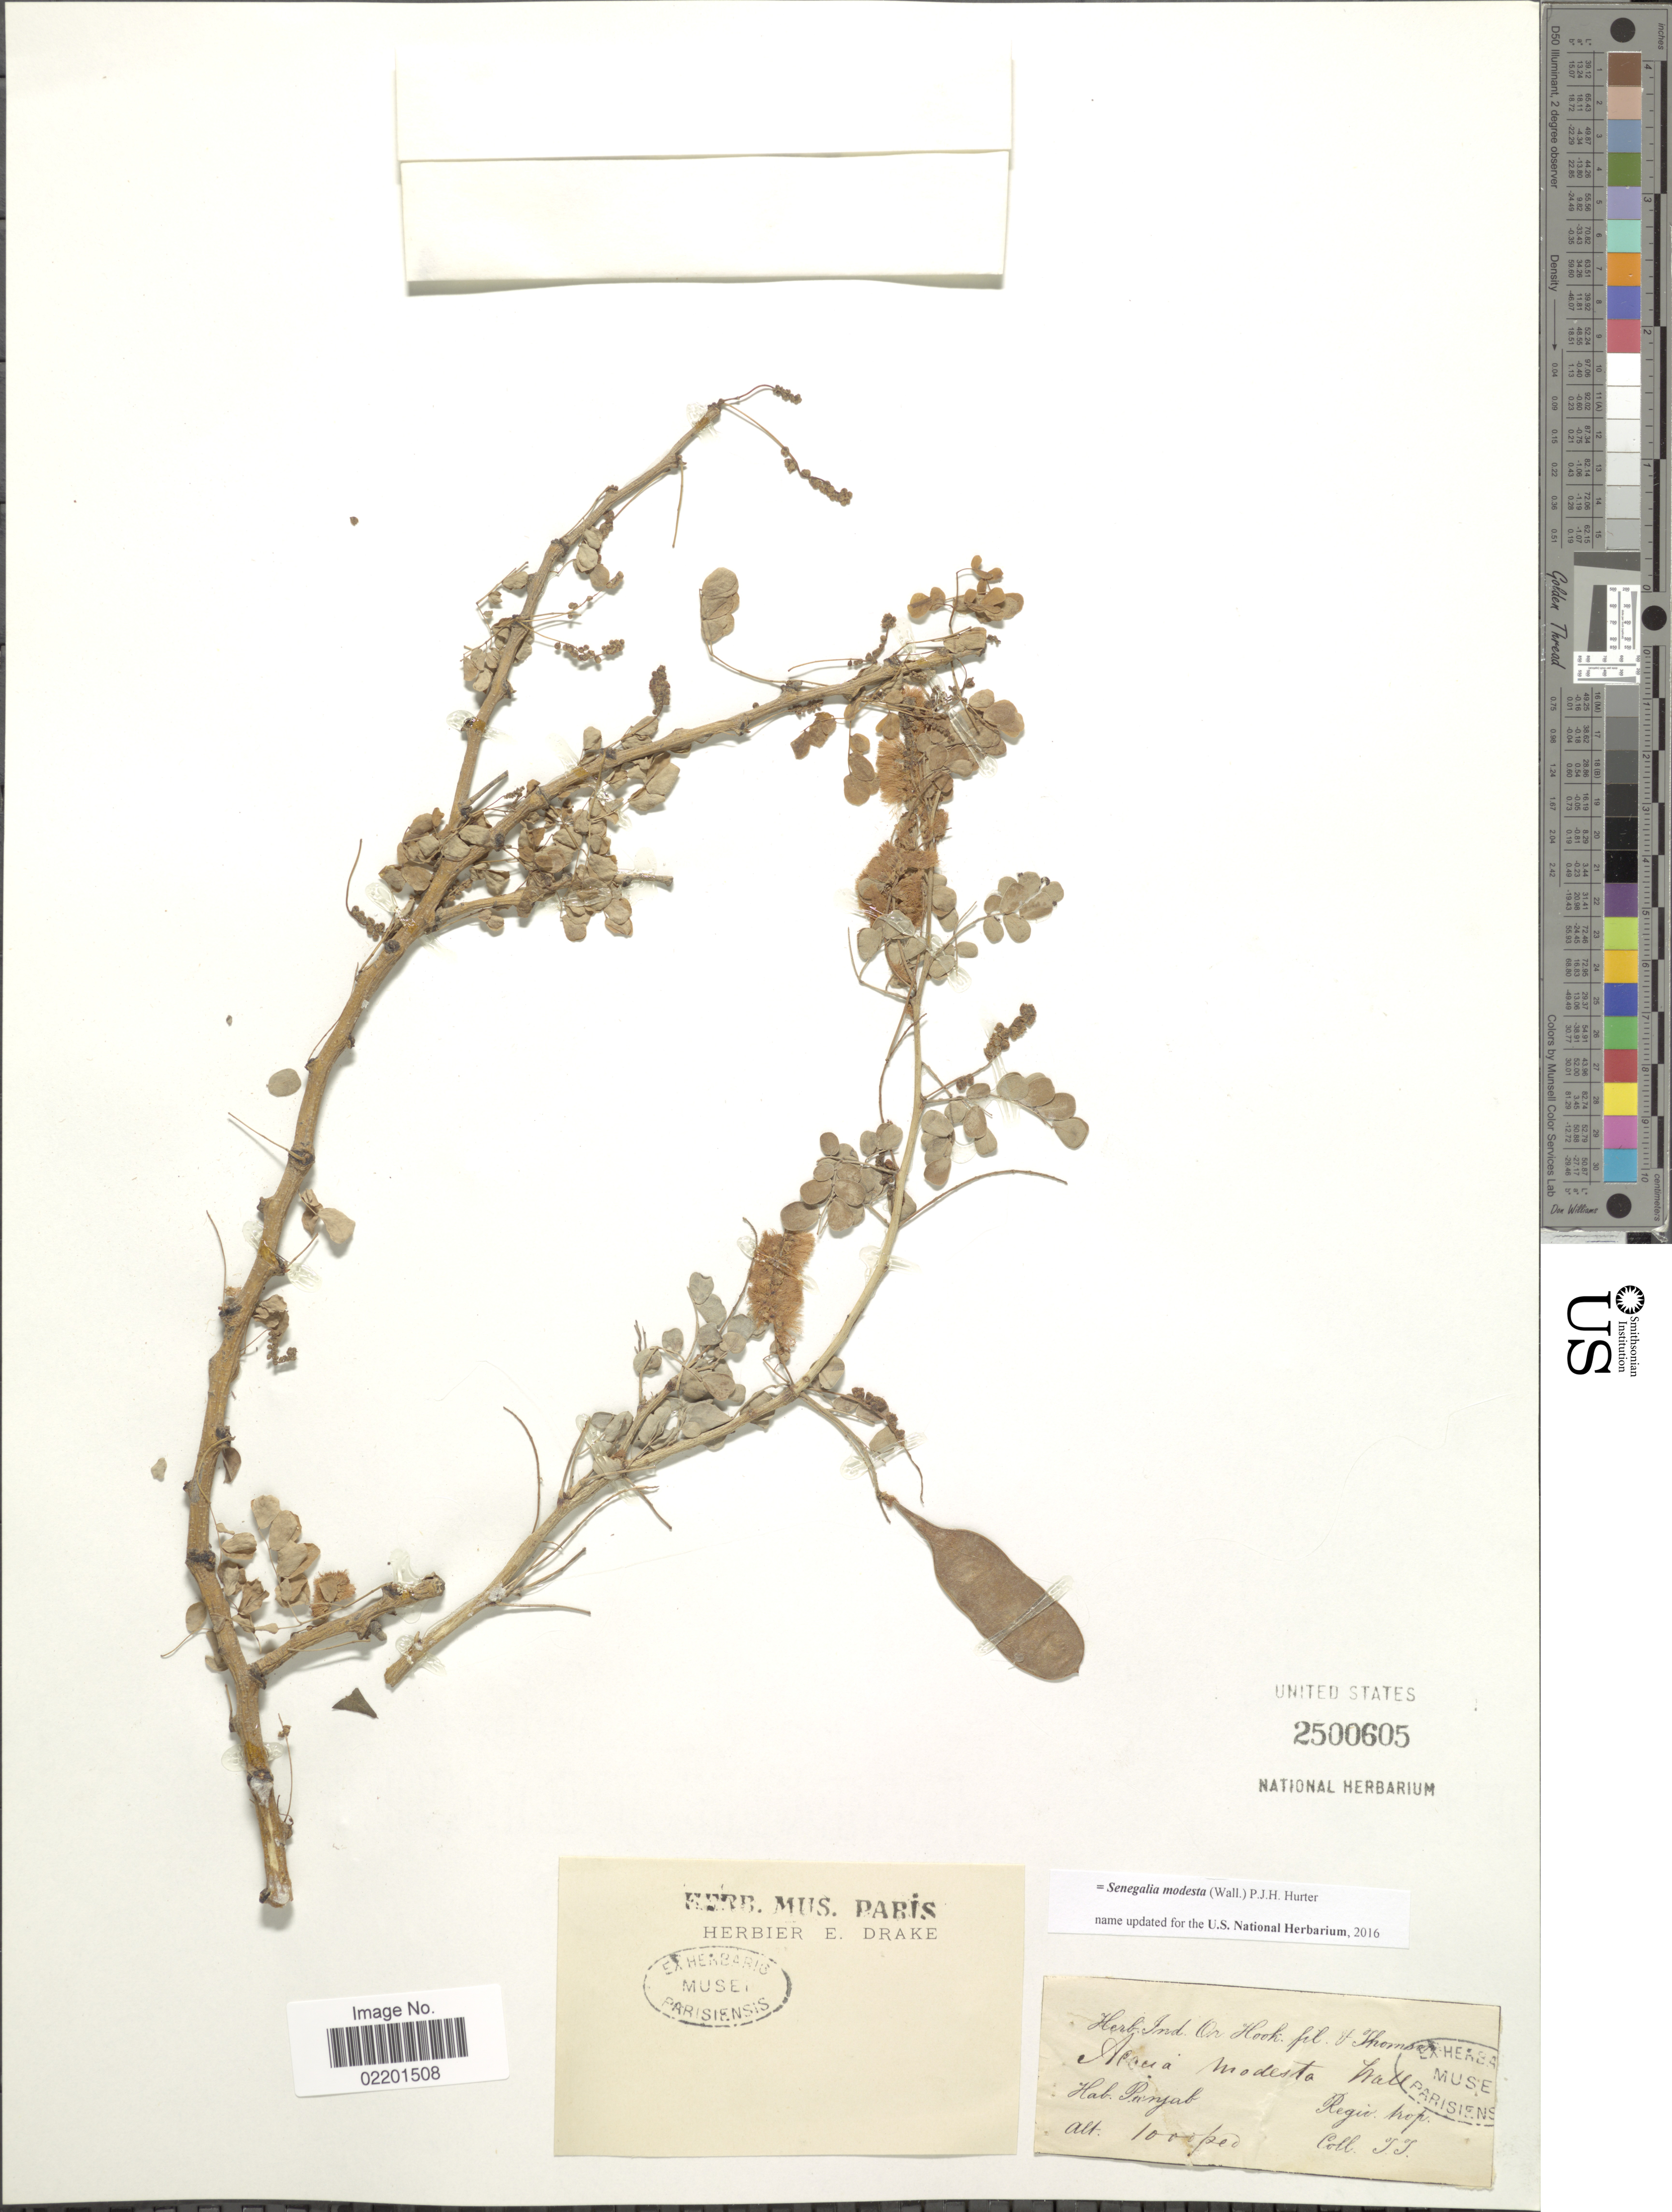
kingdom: Plantae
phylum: Tracheophyta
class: Magnoliopsida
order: Fabales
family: Fabaceae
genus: Senegalia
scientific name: Senegalia modesta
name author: (Wall.) P.J.H. Hurter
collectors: T. Thomson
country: India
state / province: Punjab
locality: Panjab. Regio trop.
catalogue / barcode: US 2500605